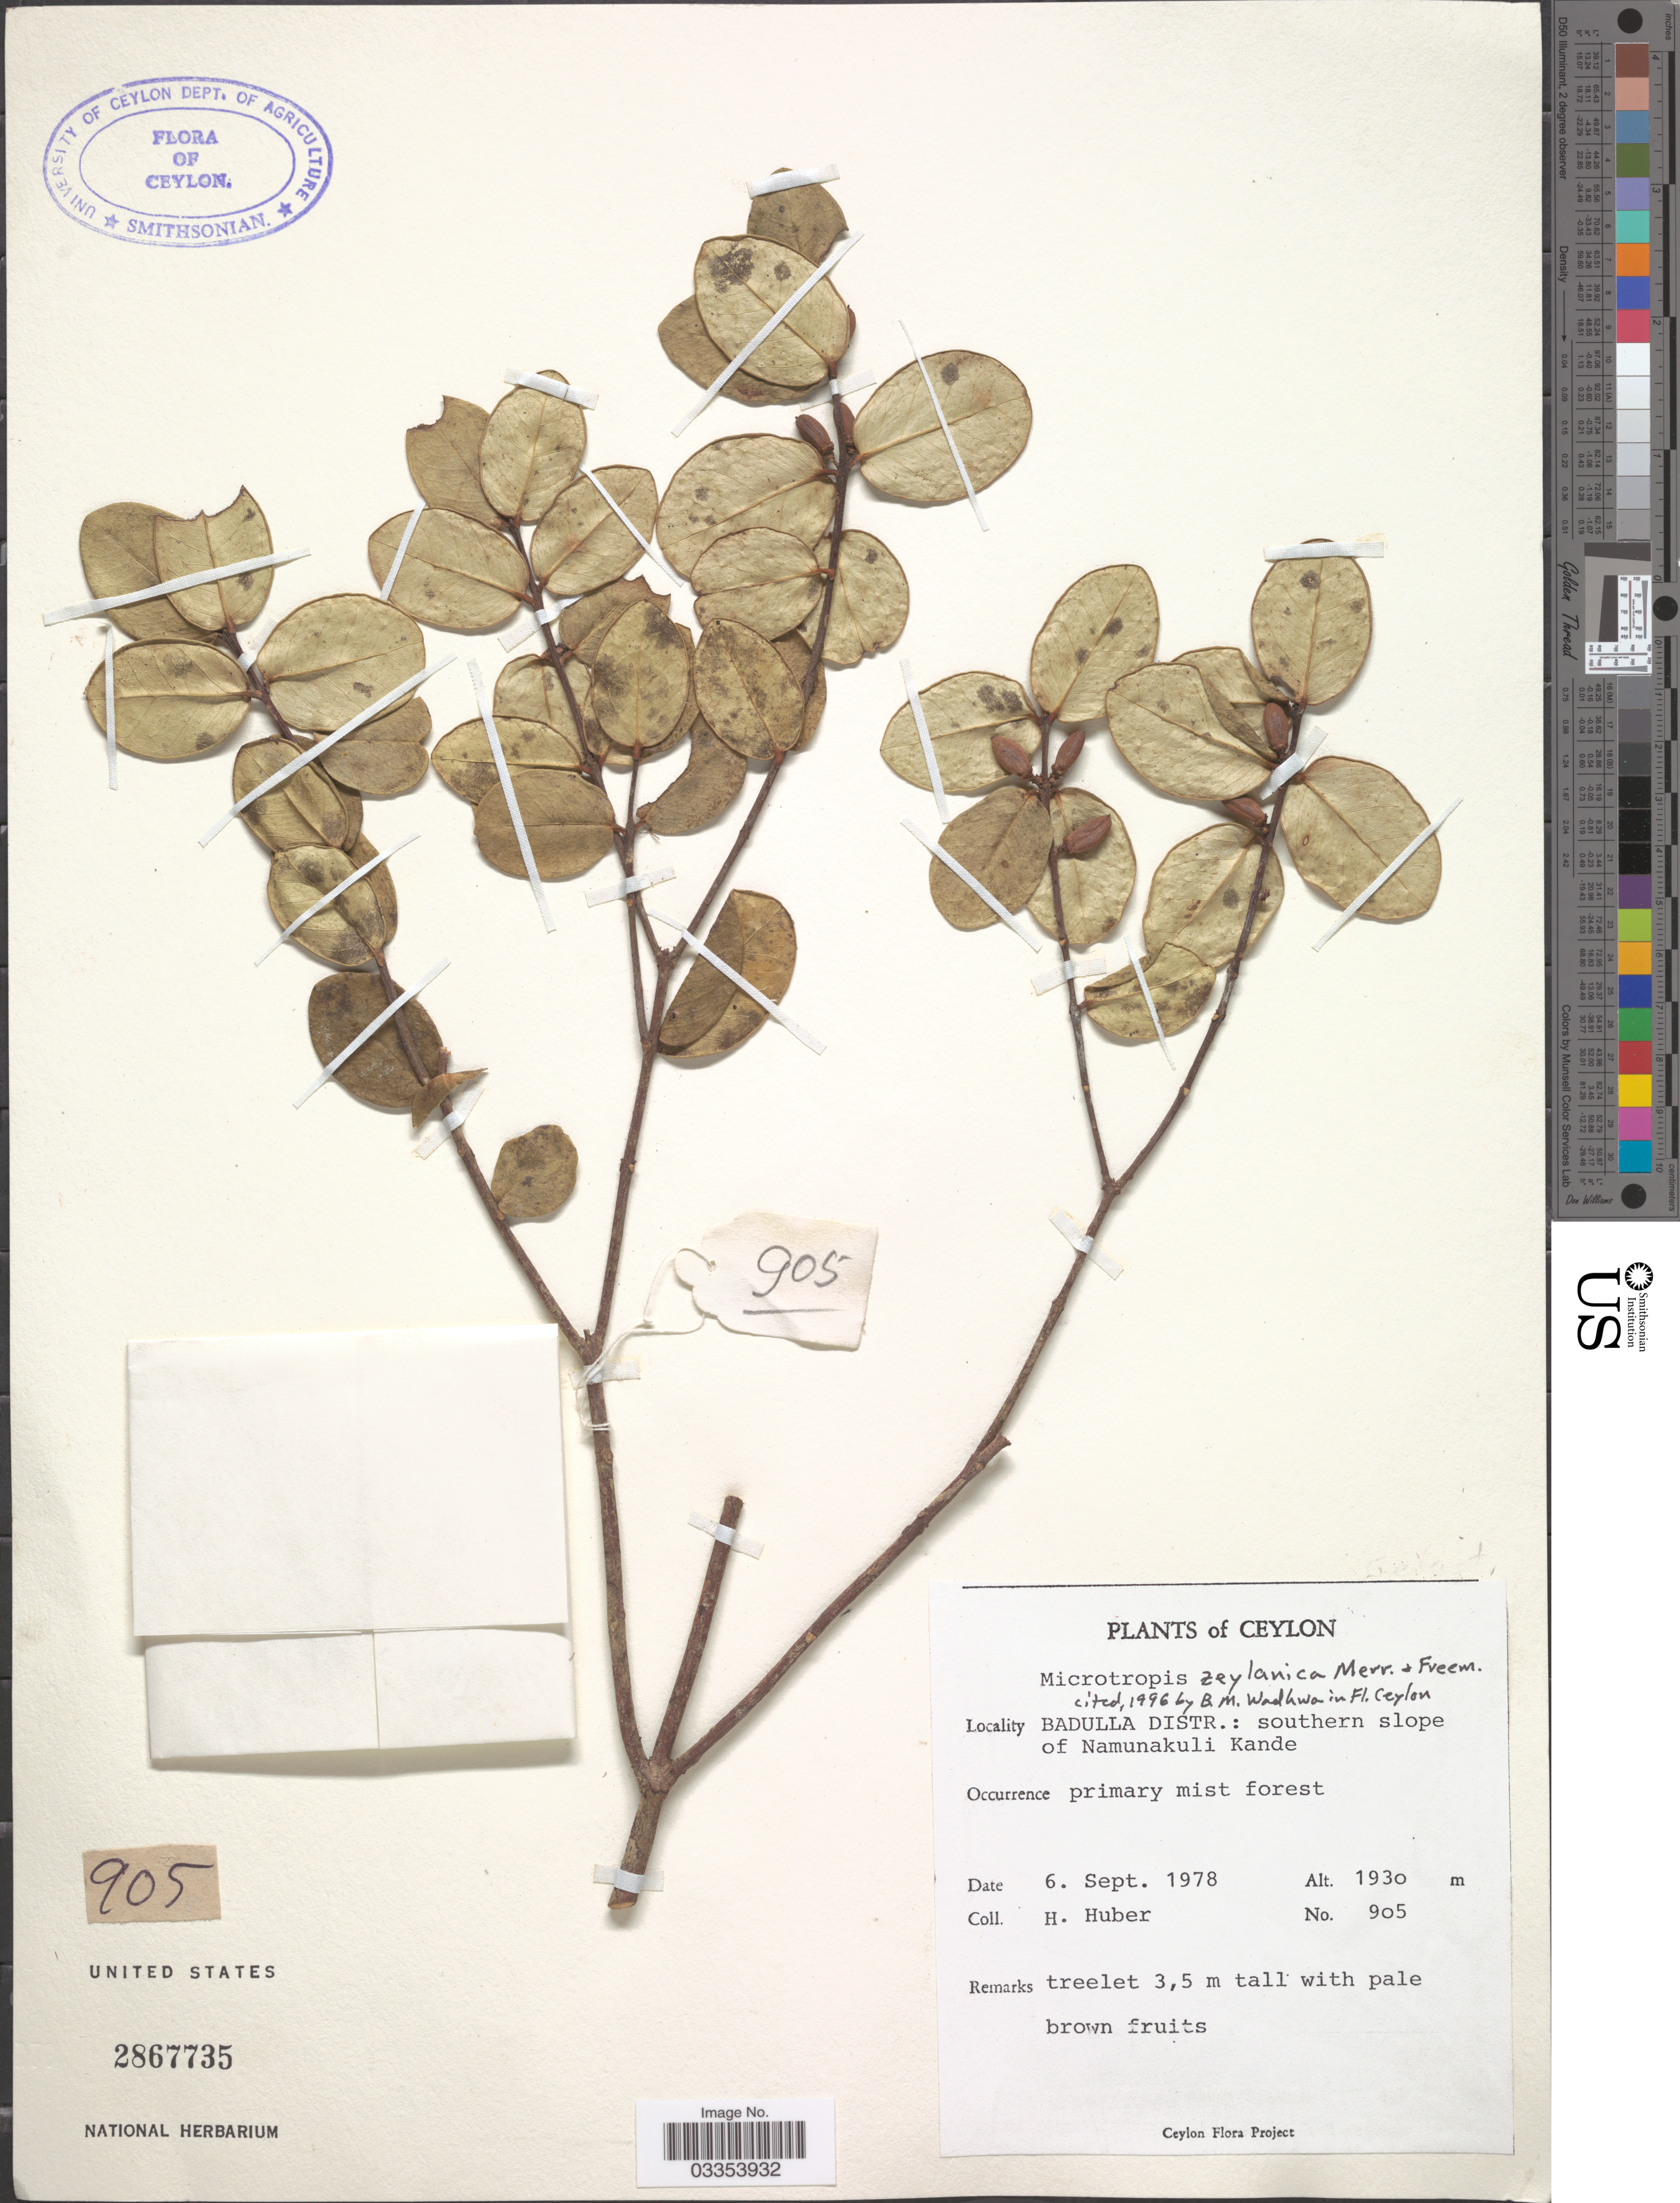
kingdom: Plantae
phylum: Tracheophyta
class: Magnoliopsida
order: Celastrales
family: Celastraceae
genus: Microtropis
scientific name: Microtropis zeylanica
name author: Merr. & F. L. Freeman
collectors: H. Huber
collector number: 905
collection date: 1978-09-06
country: Sri Lanka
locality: Ceylon. Badulla Distr.: southern slope of Namunakuli Kande.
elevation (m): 1930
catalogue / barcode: US 2867735